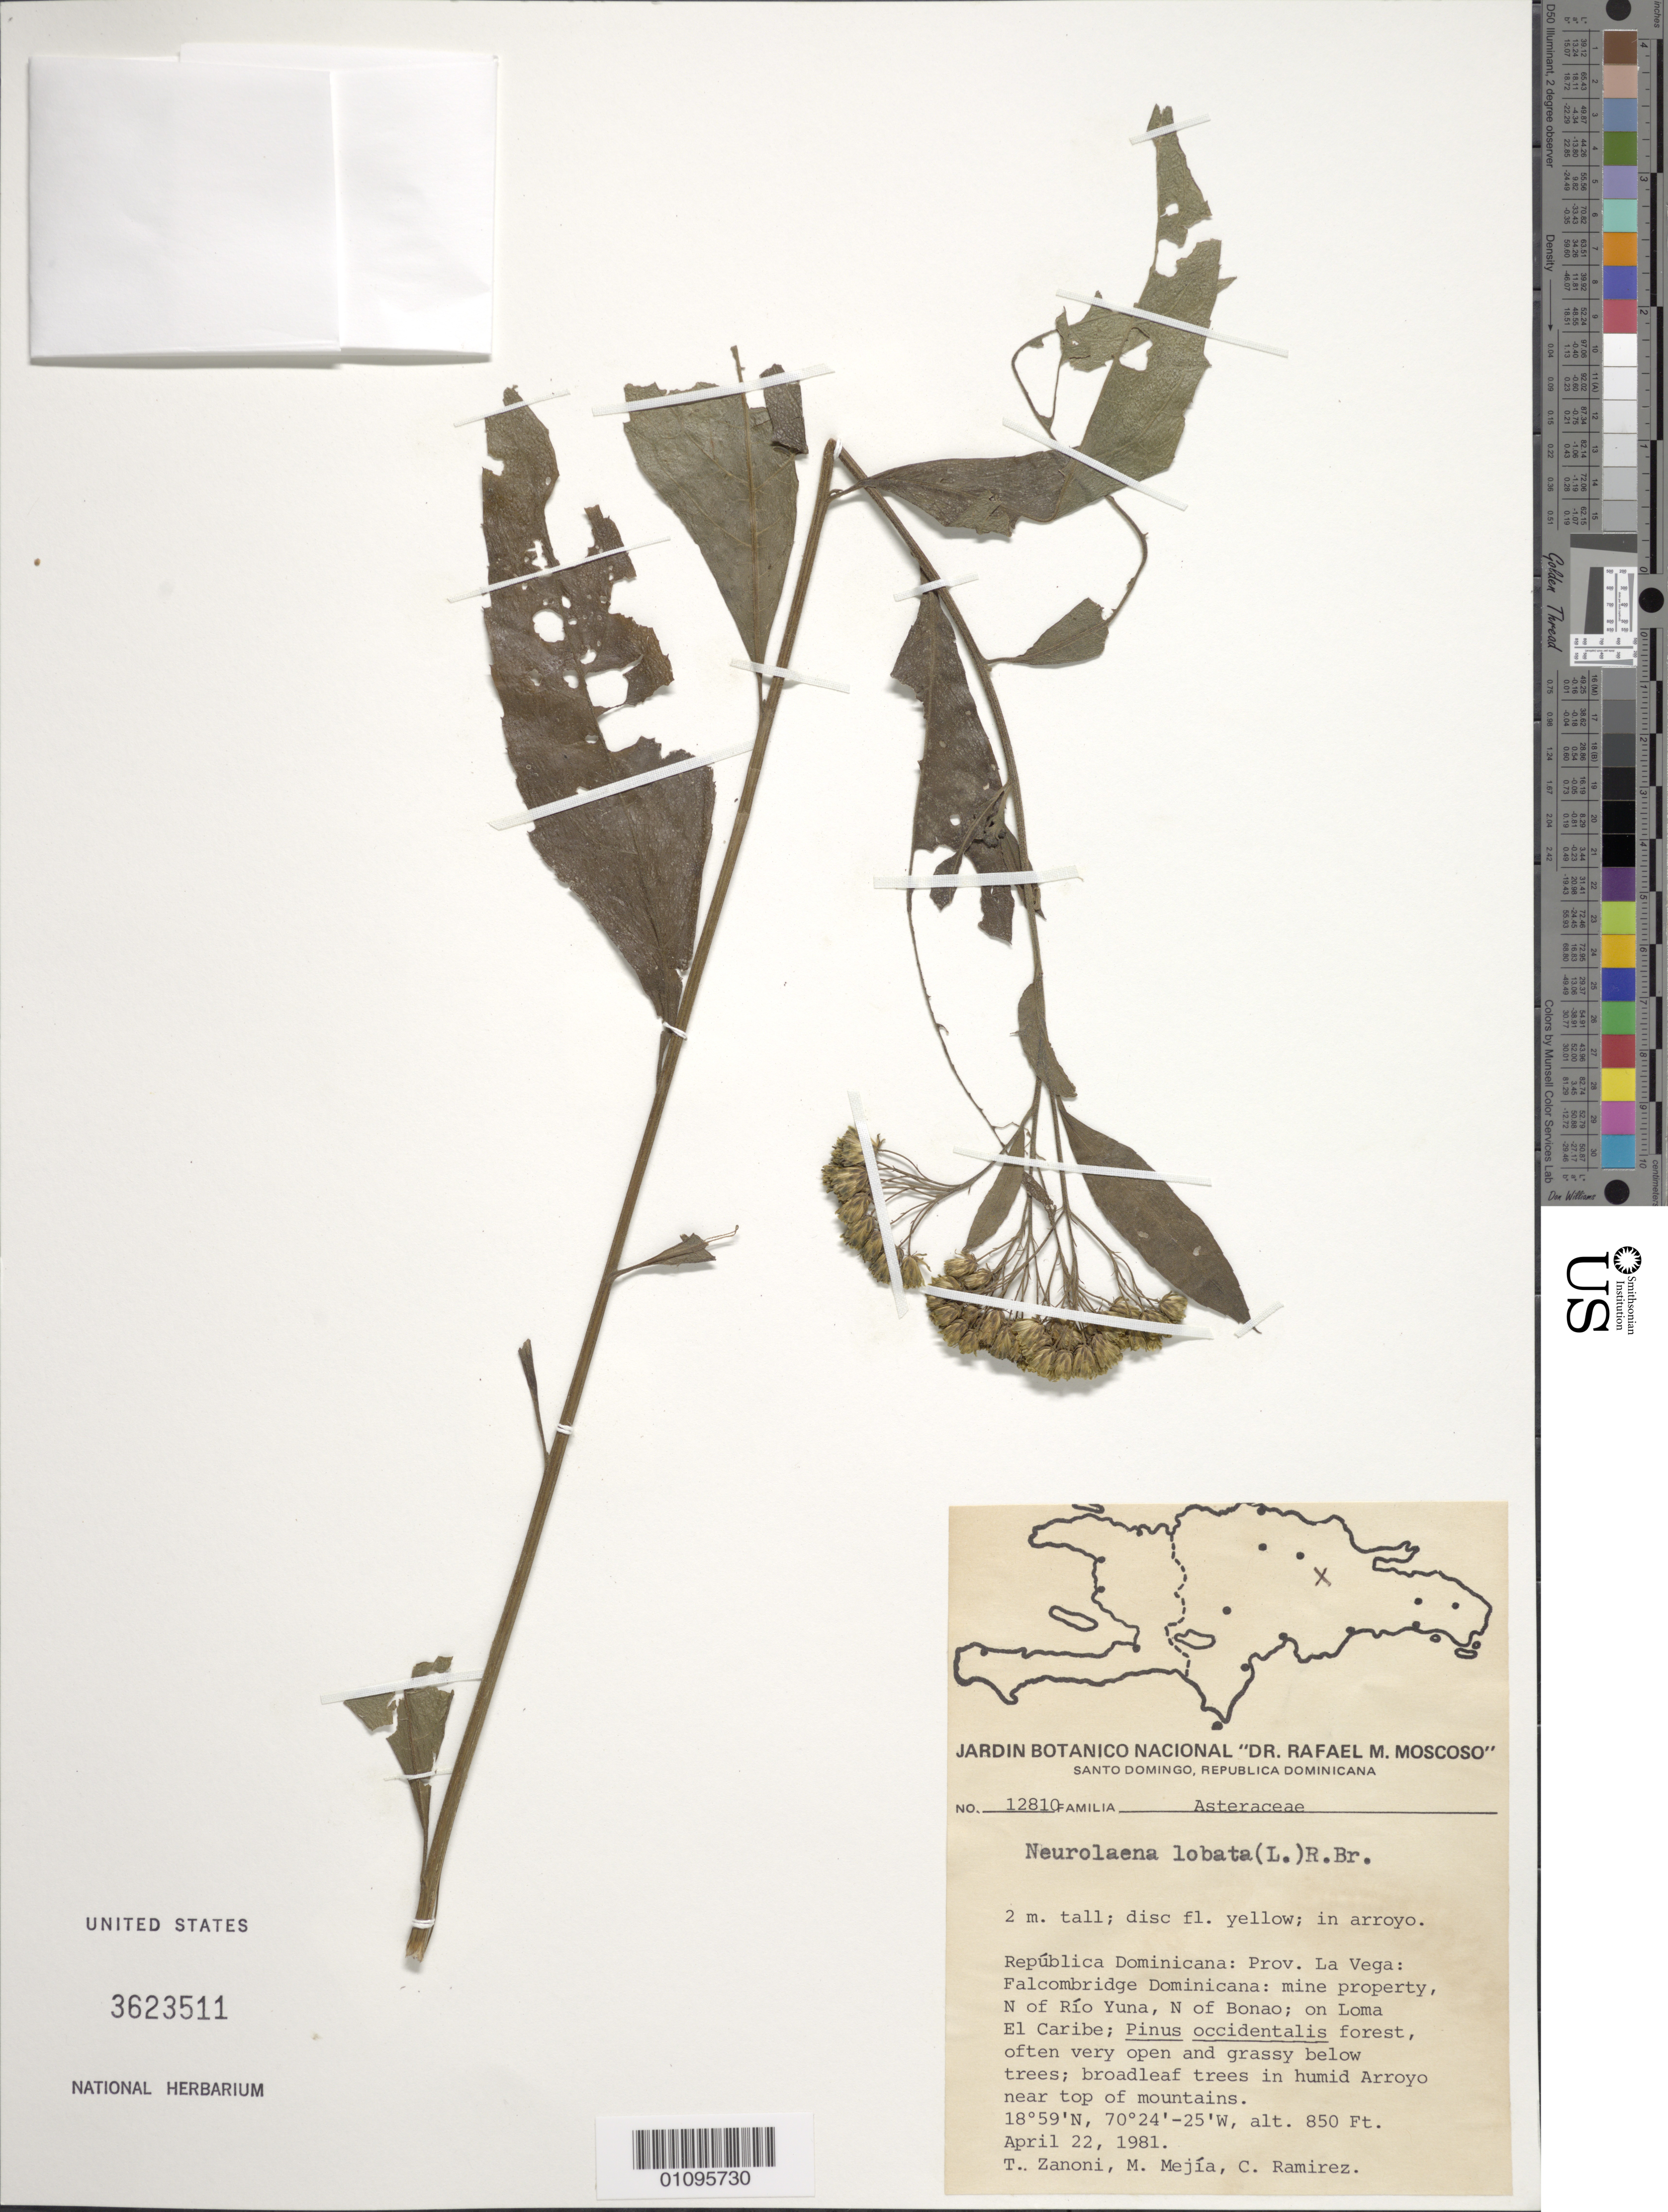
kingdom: Plantae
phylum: Tracheophyta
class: Magnoliopsida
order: Asterales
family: Asteraceae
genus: Neurolaena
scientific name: Neurolaena lobata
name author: (L.) R. Br. ex Cass.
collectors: T. A. Zanoni, M. Mejia & C. Ramirez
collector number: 12810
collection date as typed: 22 Apr 1981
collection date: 1981-04-22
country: Dominican Republic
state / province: La Vega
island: Hispaniola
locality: Falcombridge Dominicana, mine property, N of Río Yuna, N of Bonao, on Loma El Caribe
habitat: Pinus occidentalis forest, often very open and grassy below trees; broadleaf trees in humid Arroyo near top of mountains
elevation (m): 259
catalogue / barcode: US 3623511